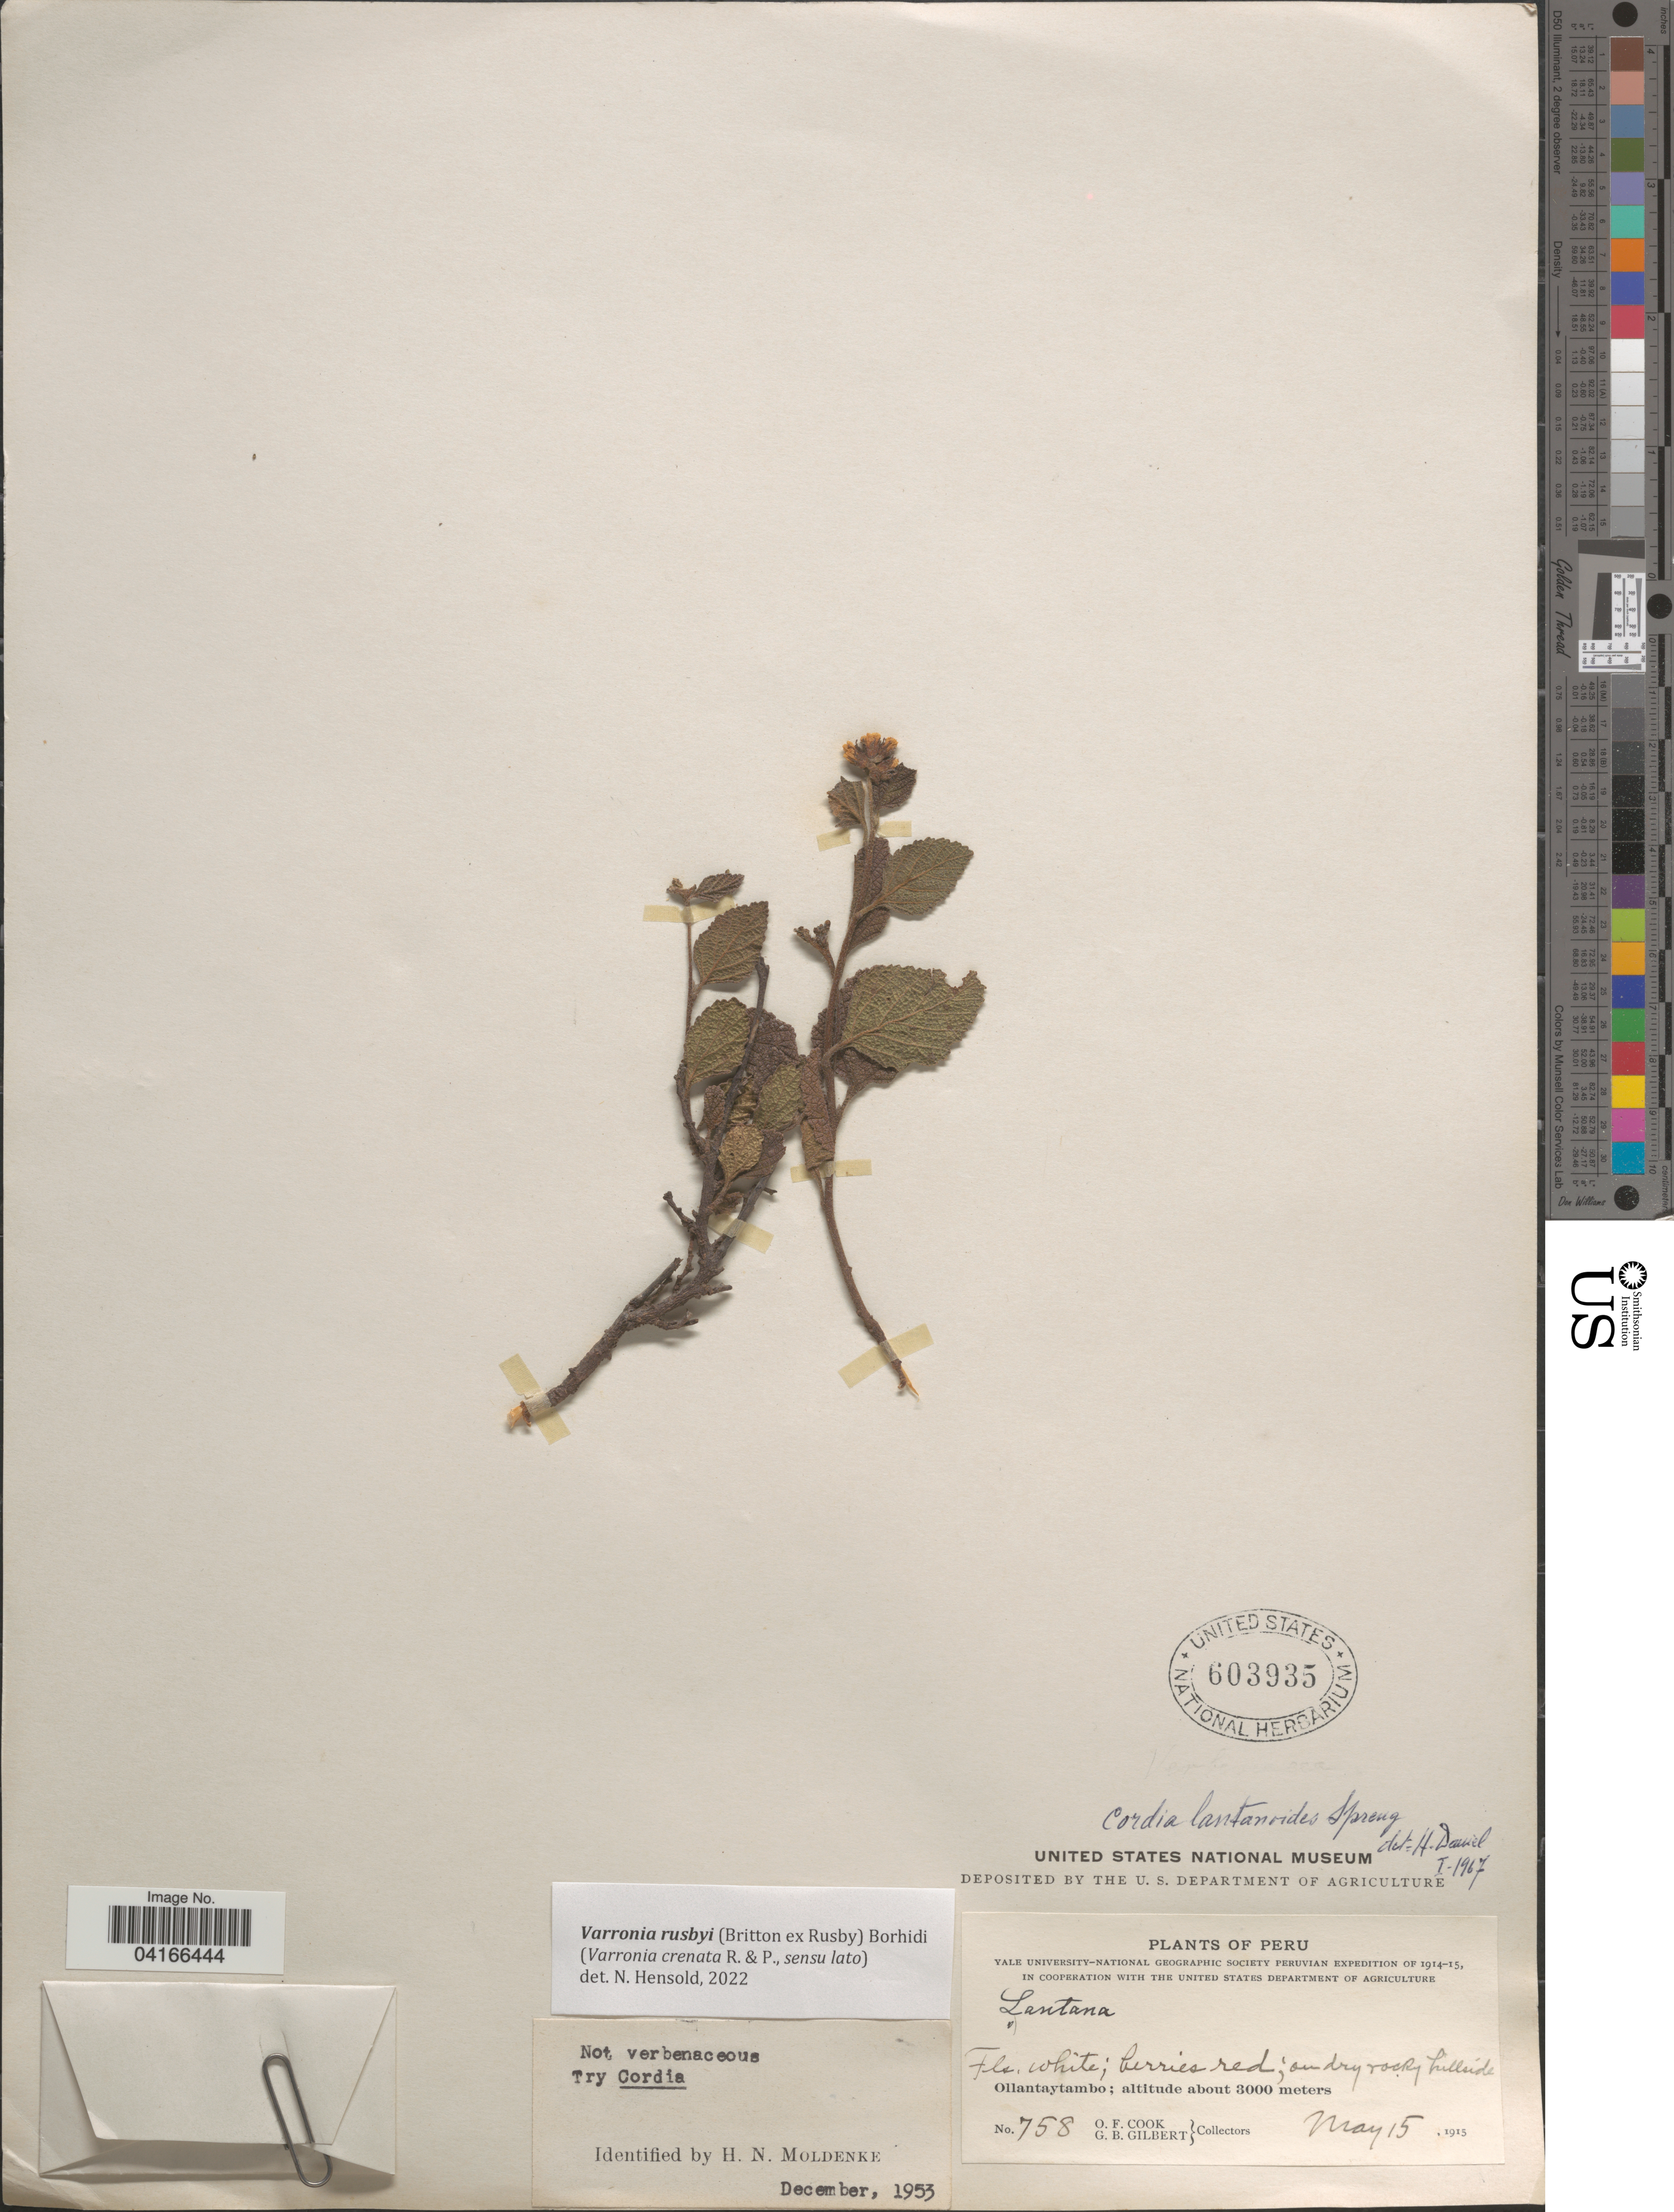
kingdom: Plantae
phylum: Tracheophyta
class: Magnoliopsida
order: Boraginales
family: Cordiaceae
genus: Varronia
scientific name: Varronia rusbyi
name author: (Britton ex Rusby) Borhidi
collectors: O. F. Cook & G. B. Gilbert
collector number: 758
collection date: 1915-05-15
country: Peru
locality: Yale University-National Geographic Society Peruvian Expedition of 1914-15. Ollantaytambo.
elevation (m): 3000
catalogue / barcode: US 603935